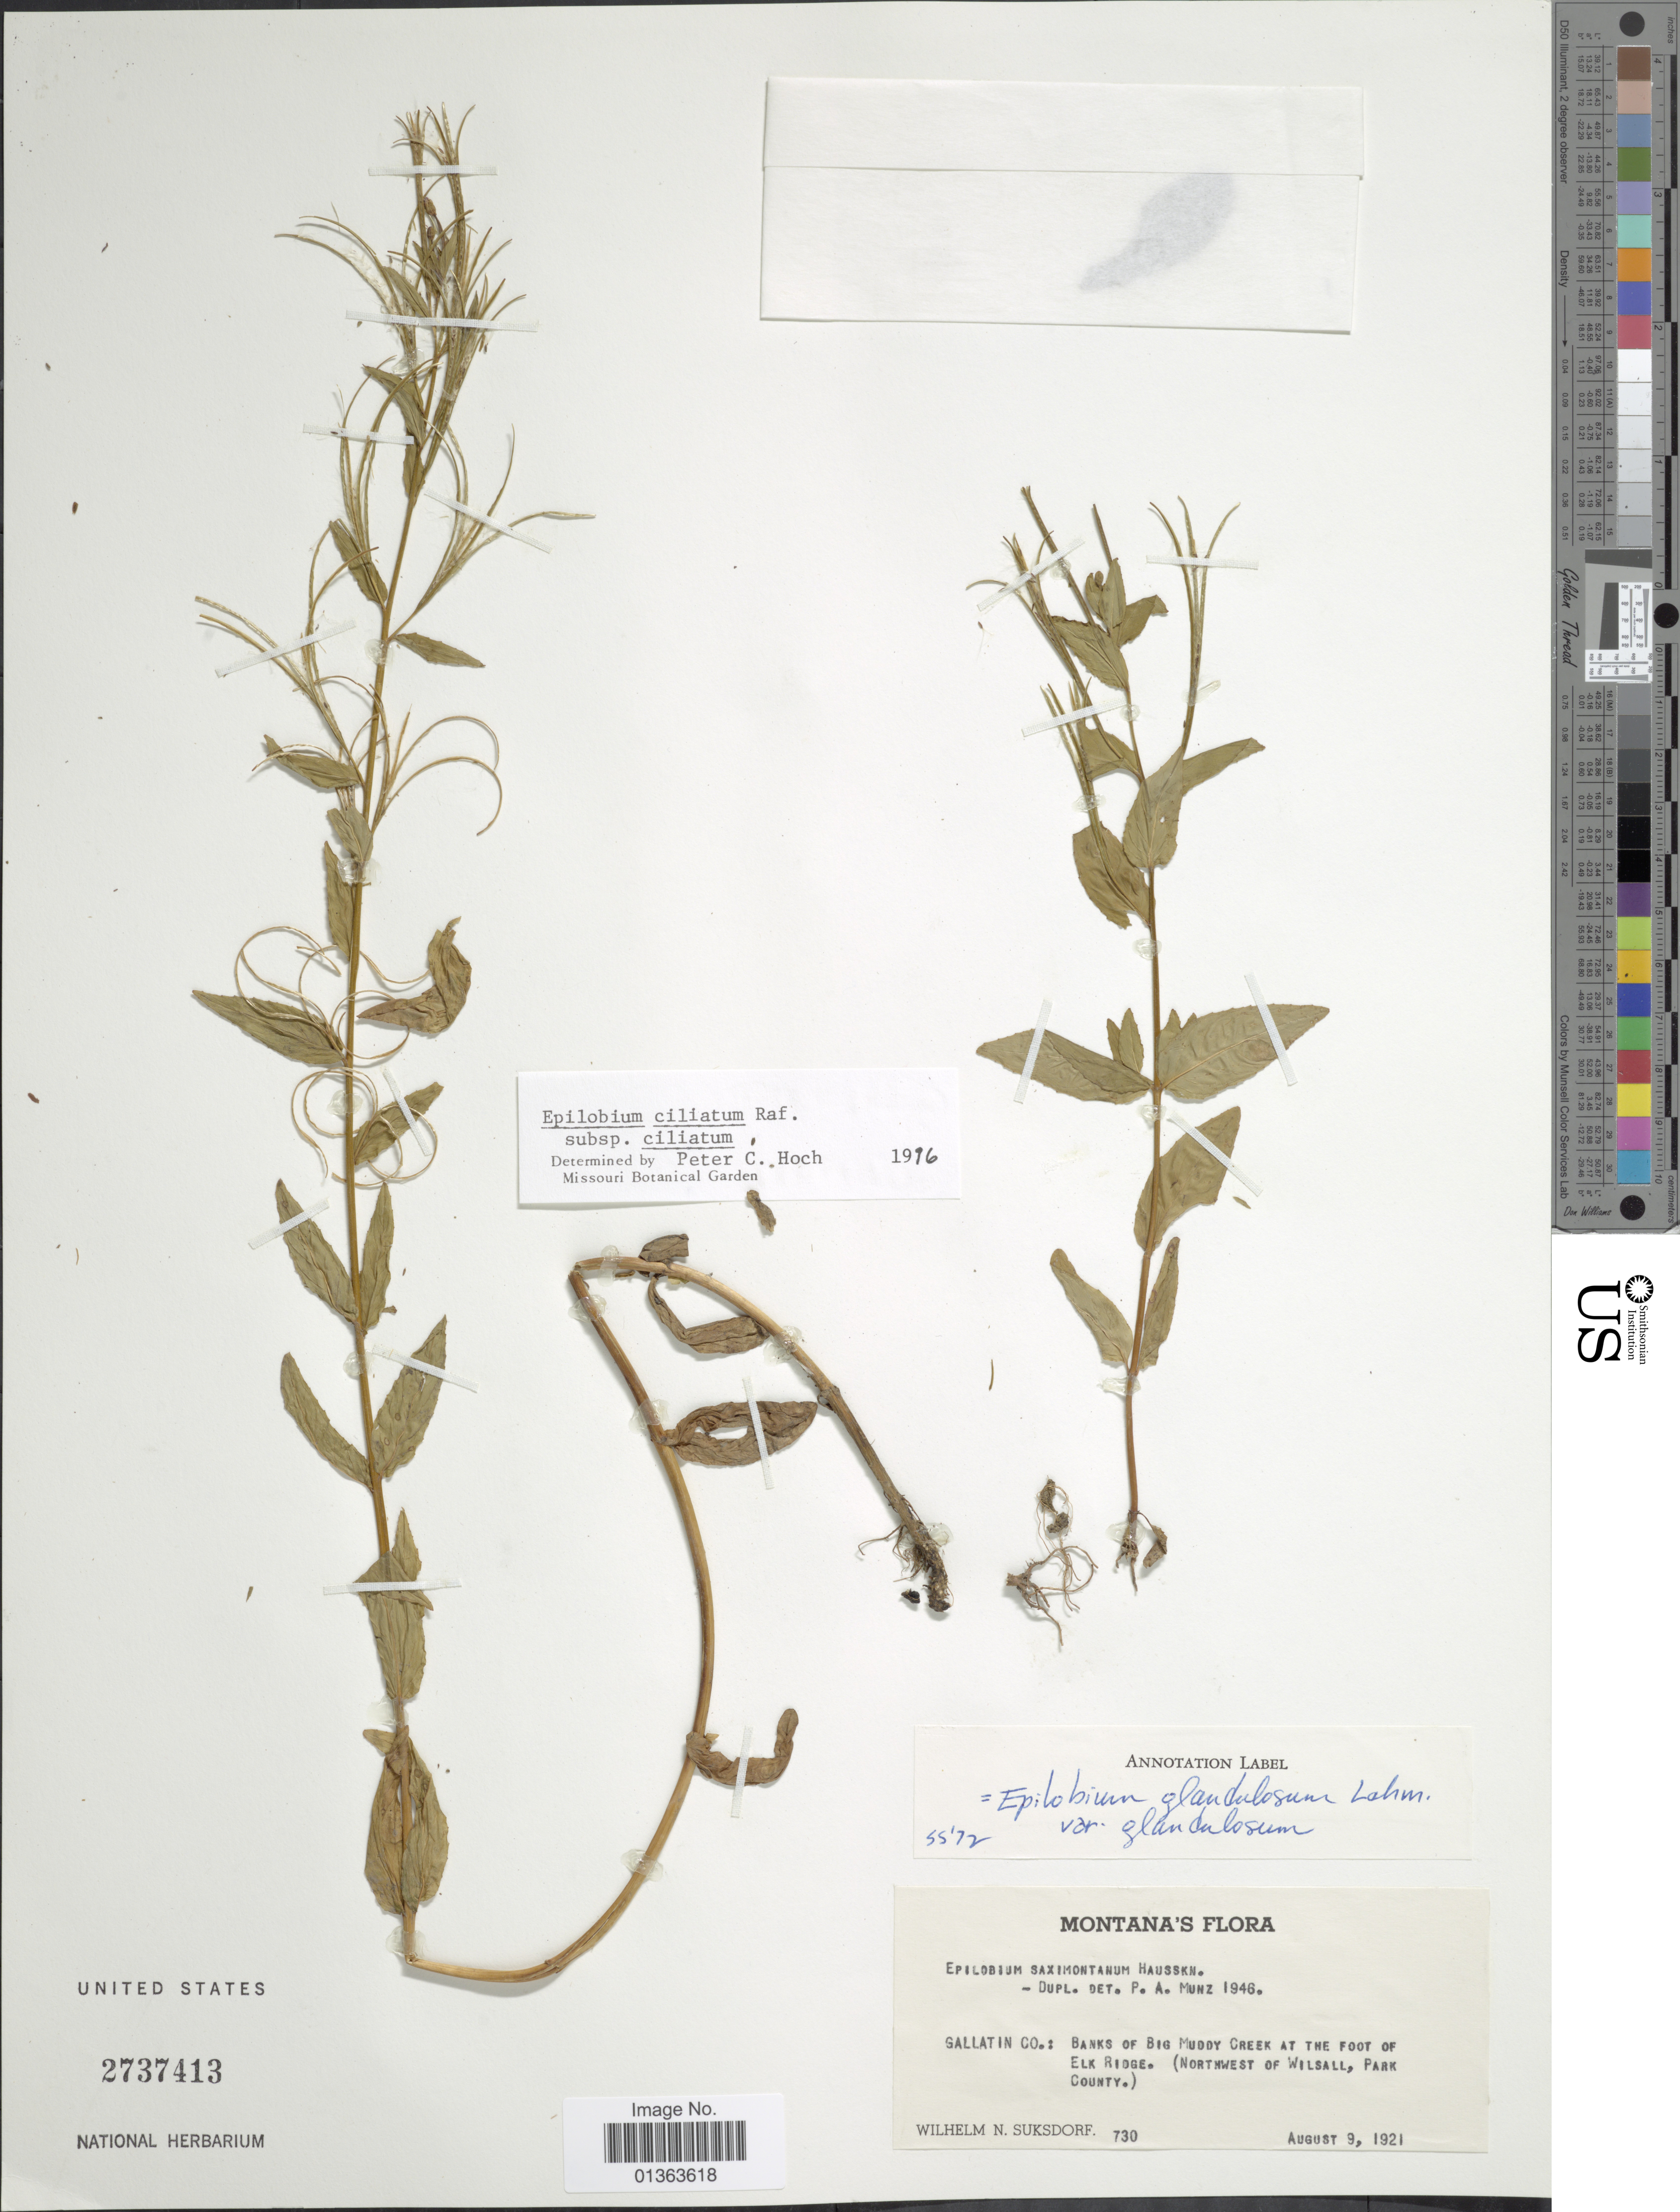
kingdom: Plantae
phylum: Tracheophyta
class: Magnoliopsida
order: Myrtales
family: Onagraceae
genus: Epilobium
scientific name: Epilobium ciliatum subsp. ciliatum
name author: Raf.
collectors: W. N. Suksdorf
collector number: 730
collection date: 1921-08-09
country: United States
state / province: Montana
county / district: Gallatin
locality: Banks of Big Muddy Creek at the foot of Elk Ridge. (NW of Wilsall, Park County).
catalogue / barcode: US 2737413